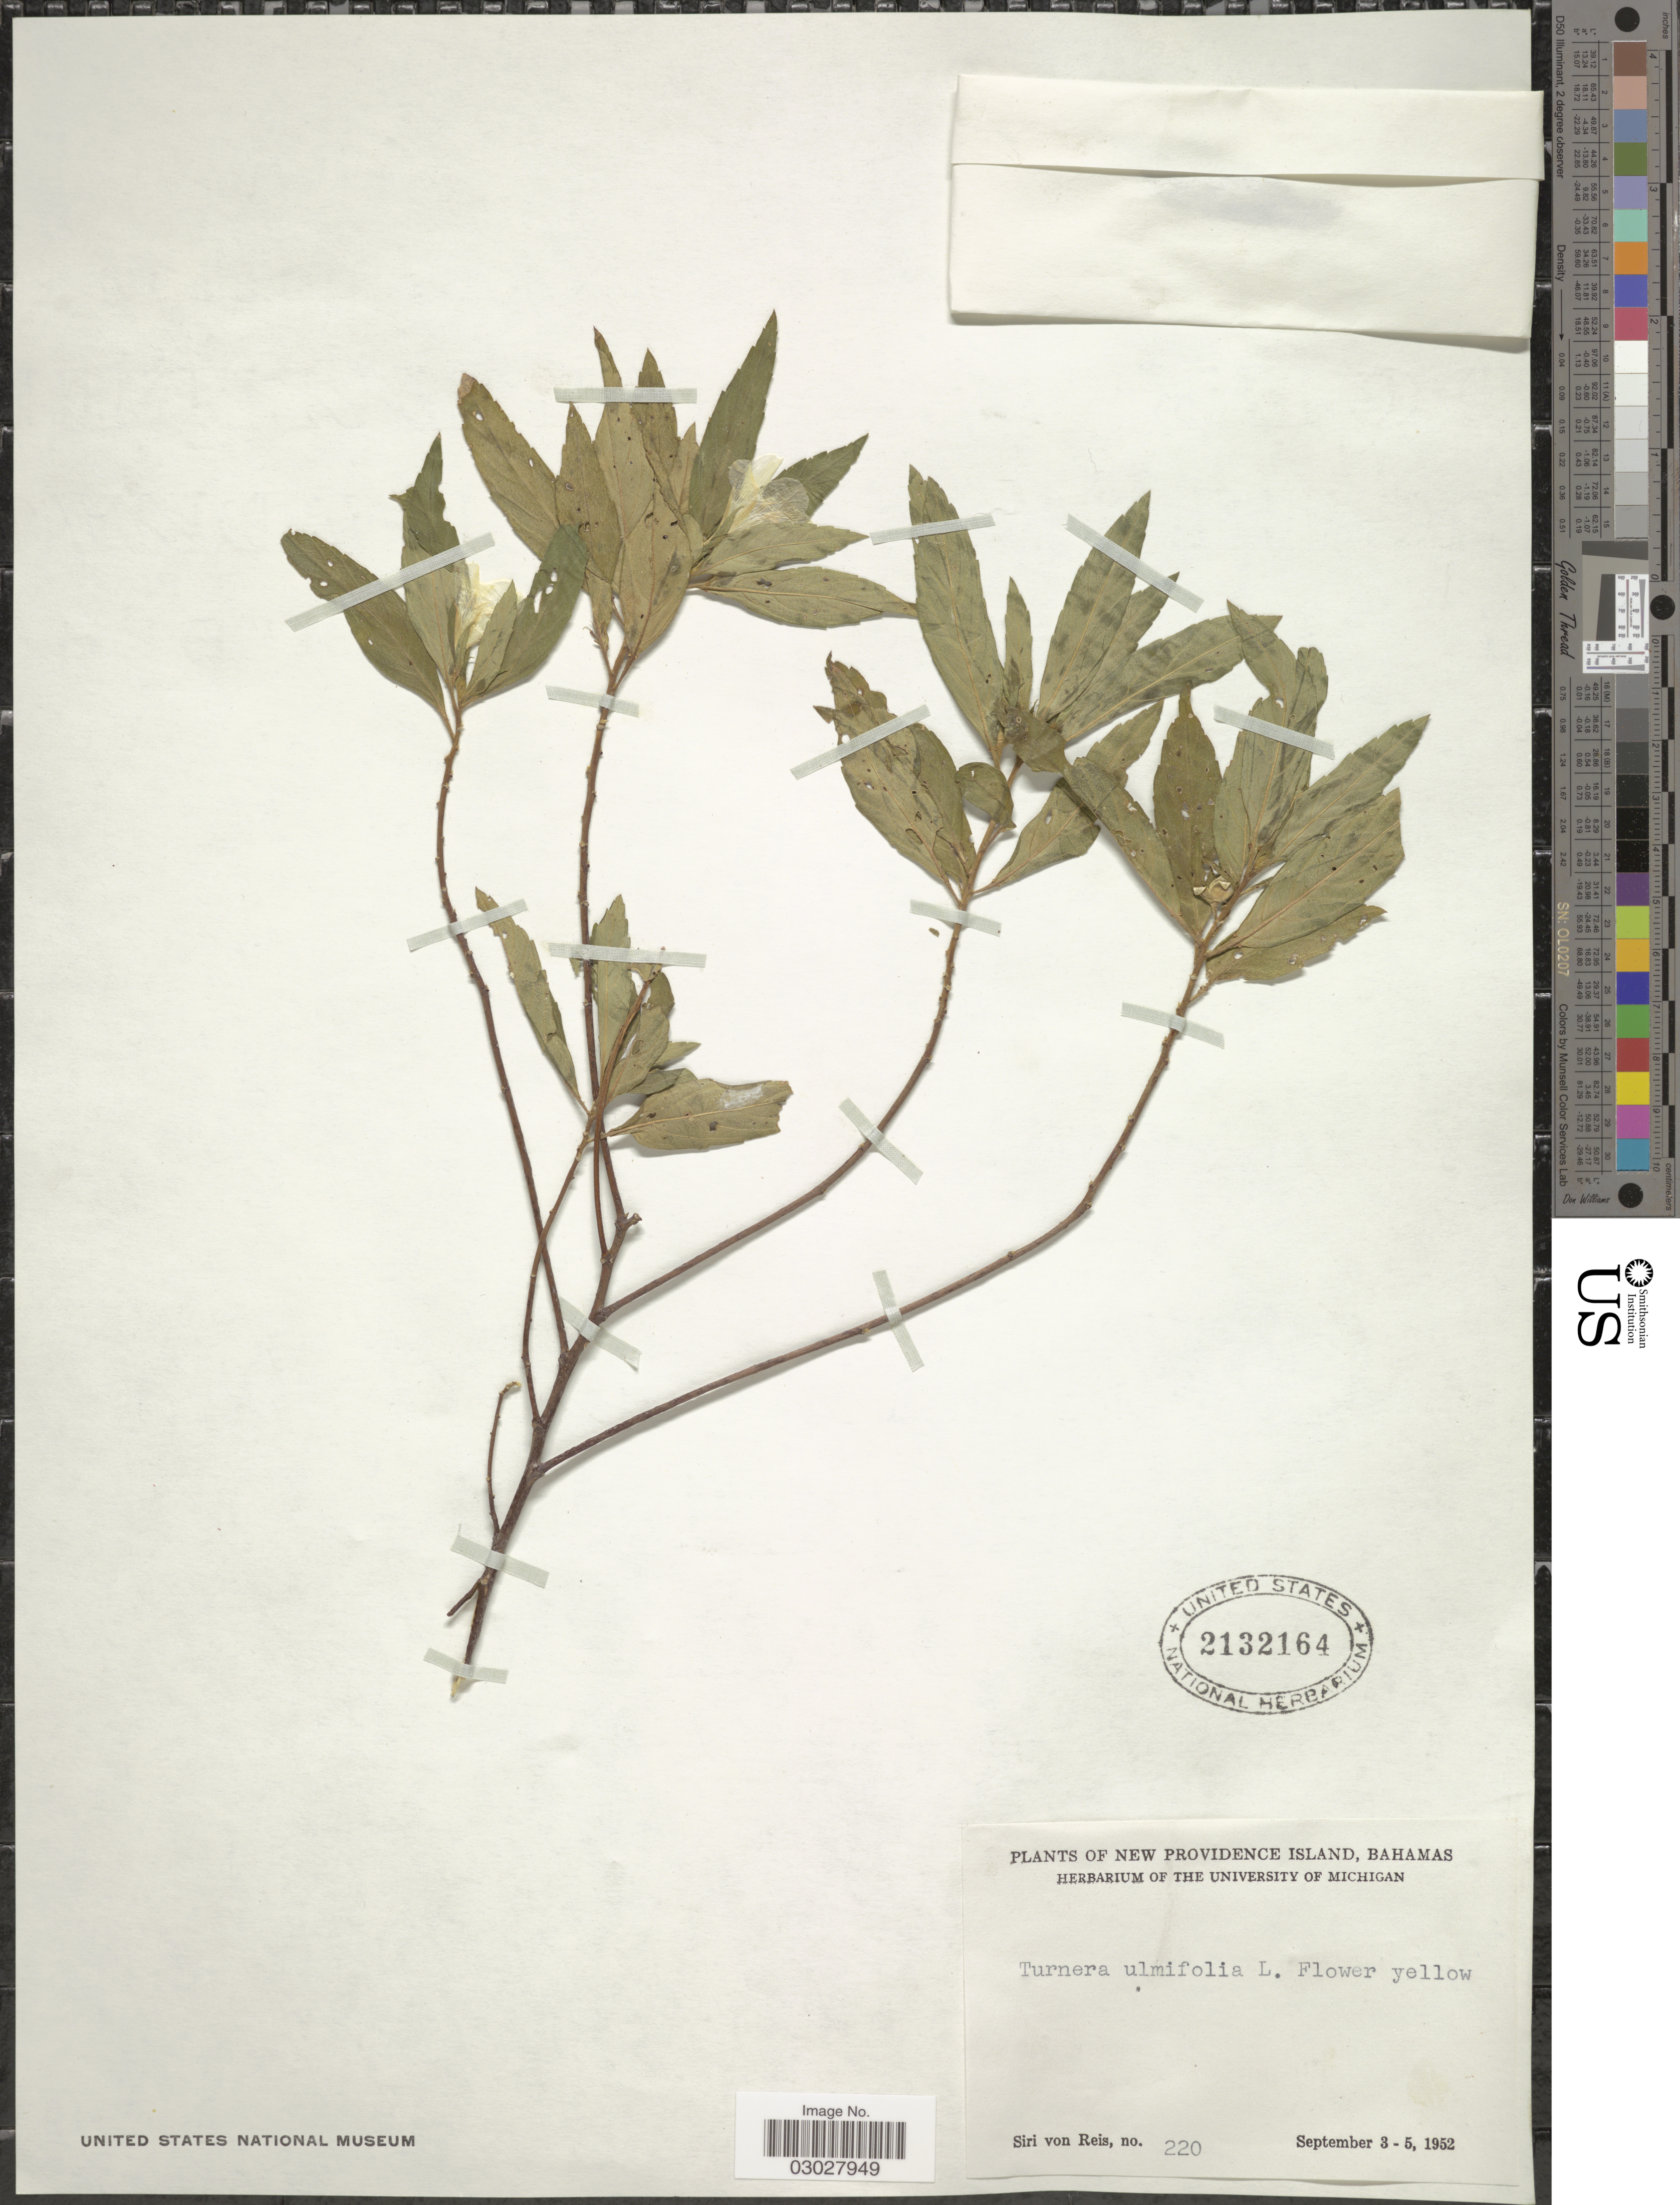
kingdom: Plantae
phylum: Tracheophyta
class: Magnoliopsida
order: Malpighiales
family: Turneraceae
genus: Turnera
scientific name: Turnera ulmifolia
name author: L.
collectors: S. Von Reis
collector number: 220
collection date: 1952-09-03/1952-09-05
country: Bahamas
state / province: New Providence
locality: New Providence Island.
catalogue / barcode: US 2132164